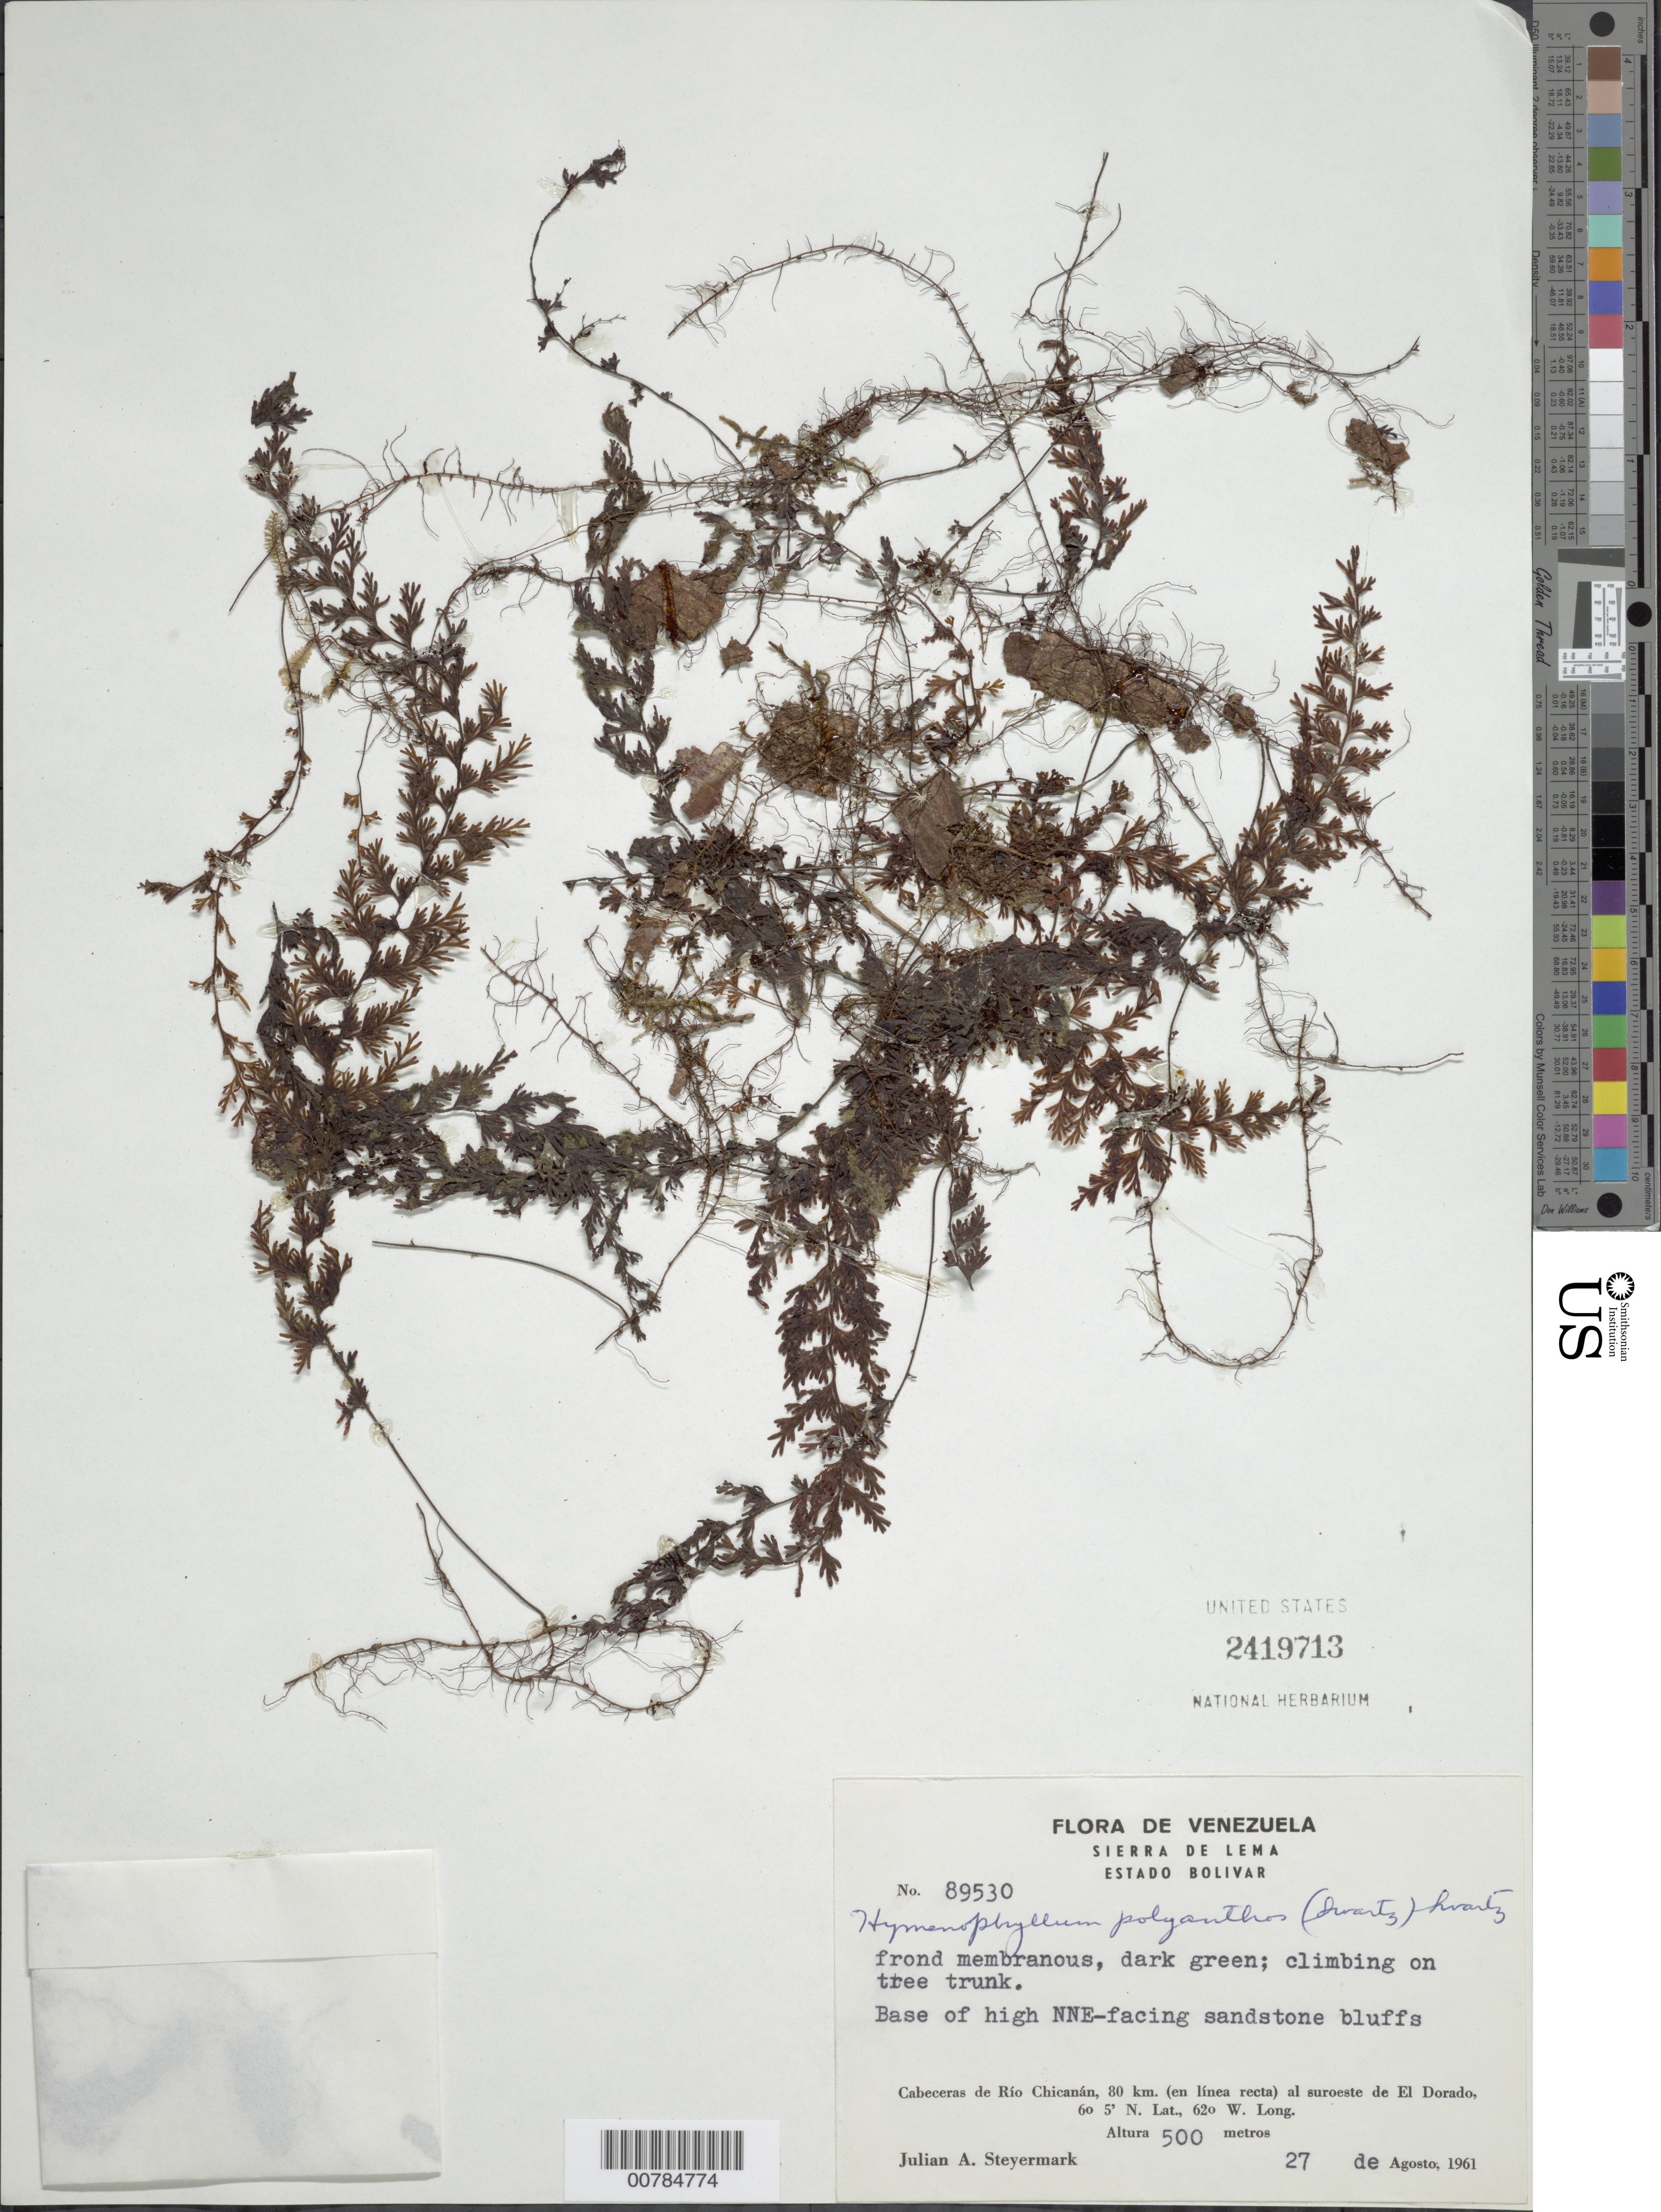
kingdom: Plantae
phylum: Tracheophyta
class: Polypodiopsida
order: Hymenophyllales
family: Hymenophyllaceae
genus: Hymenophyllum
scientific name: Hymenophyllum decurrens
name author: (Jacq.) Sw.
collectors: J. Steyermark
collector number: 89530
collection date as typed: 27-Aug-61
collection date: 1961-08-27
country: Venezuela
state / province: Bolívar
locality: Sierra de Lema, Cabeceras de Río Chicanán, 80 km in straight line to SW of El Dorado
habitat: Base of high NNE-facing sandstone bluffs; on tree trunk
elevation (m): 500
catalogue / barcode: US 2419713